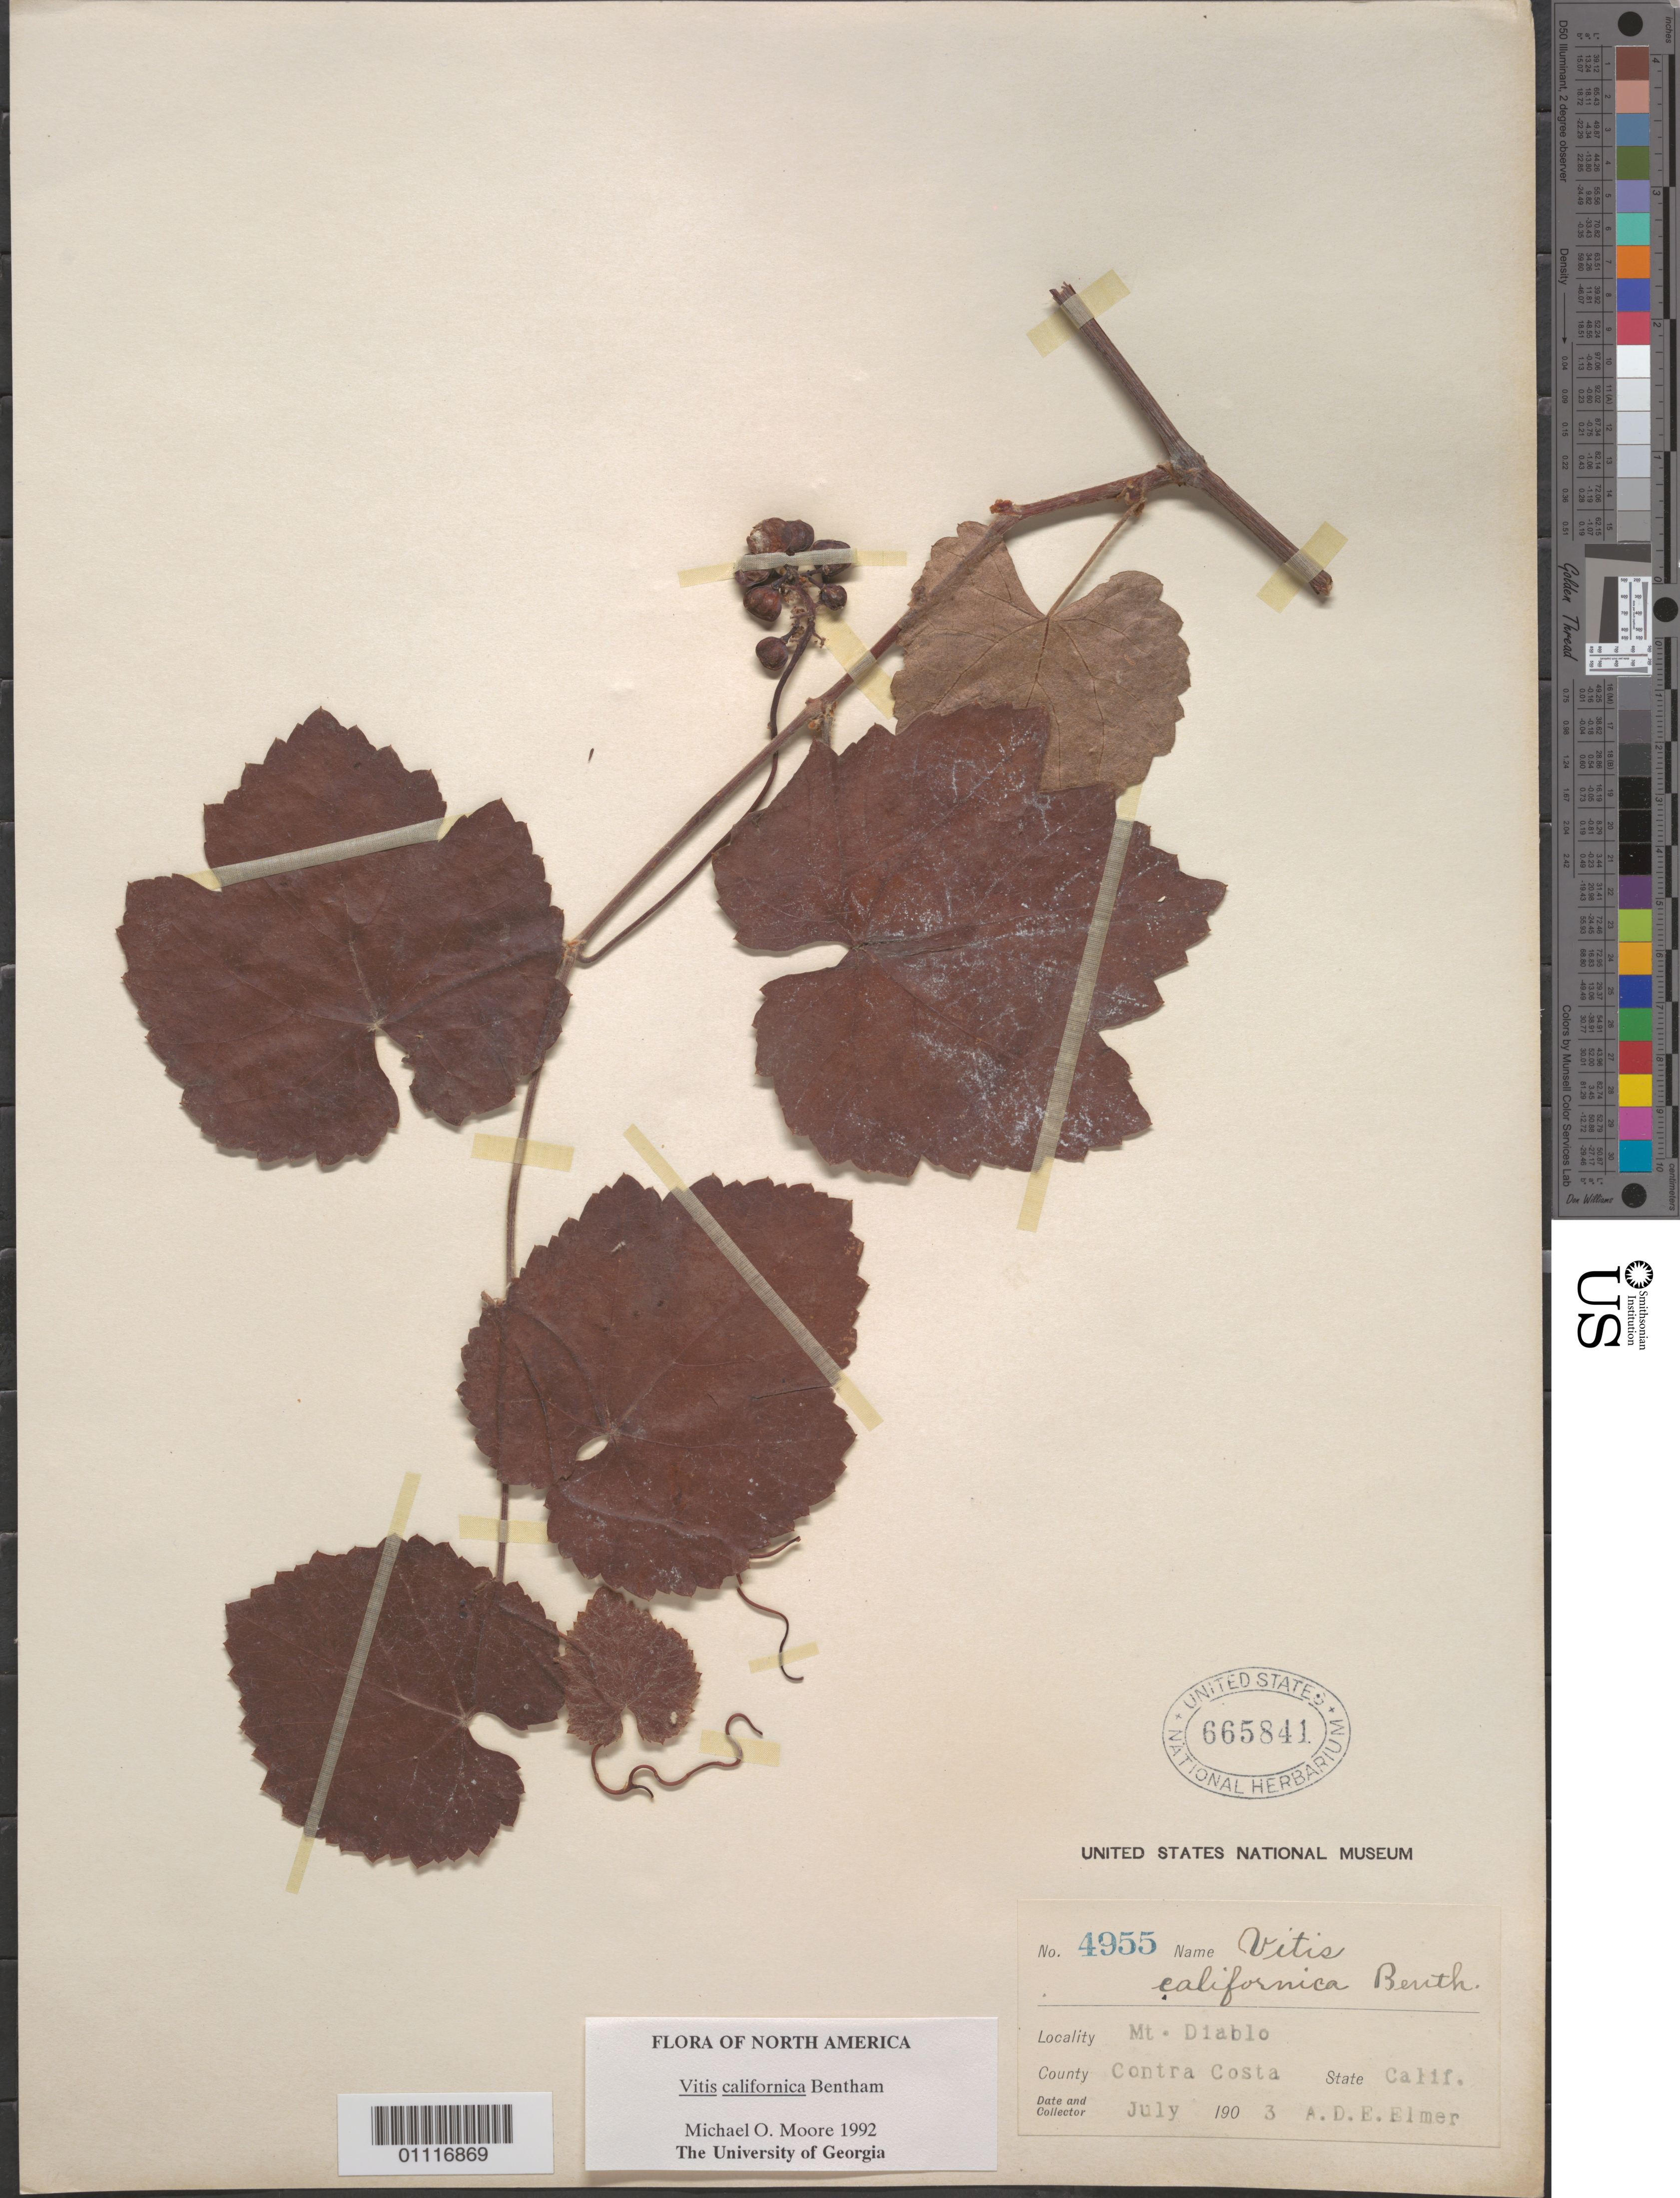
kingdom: Plantae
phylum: Tracheophyta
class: Magnoliopsida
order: Vitales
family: Vitaceae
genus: Vitis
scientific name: Vitis californica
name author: Benth.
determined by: Moore, M. O.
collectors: A. D. E. Elmer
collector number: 4955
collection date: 1903-07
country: United States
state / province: California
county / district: Contra Costa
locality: Mt. Diablo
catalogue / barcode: US 665841